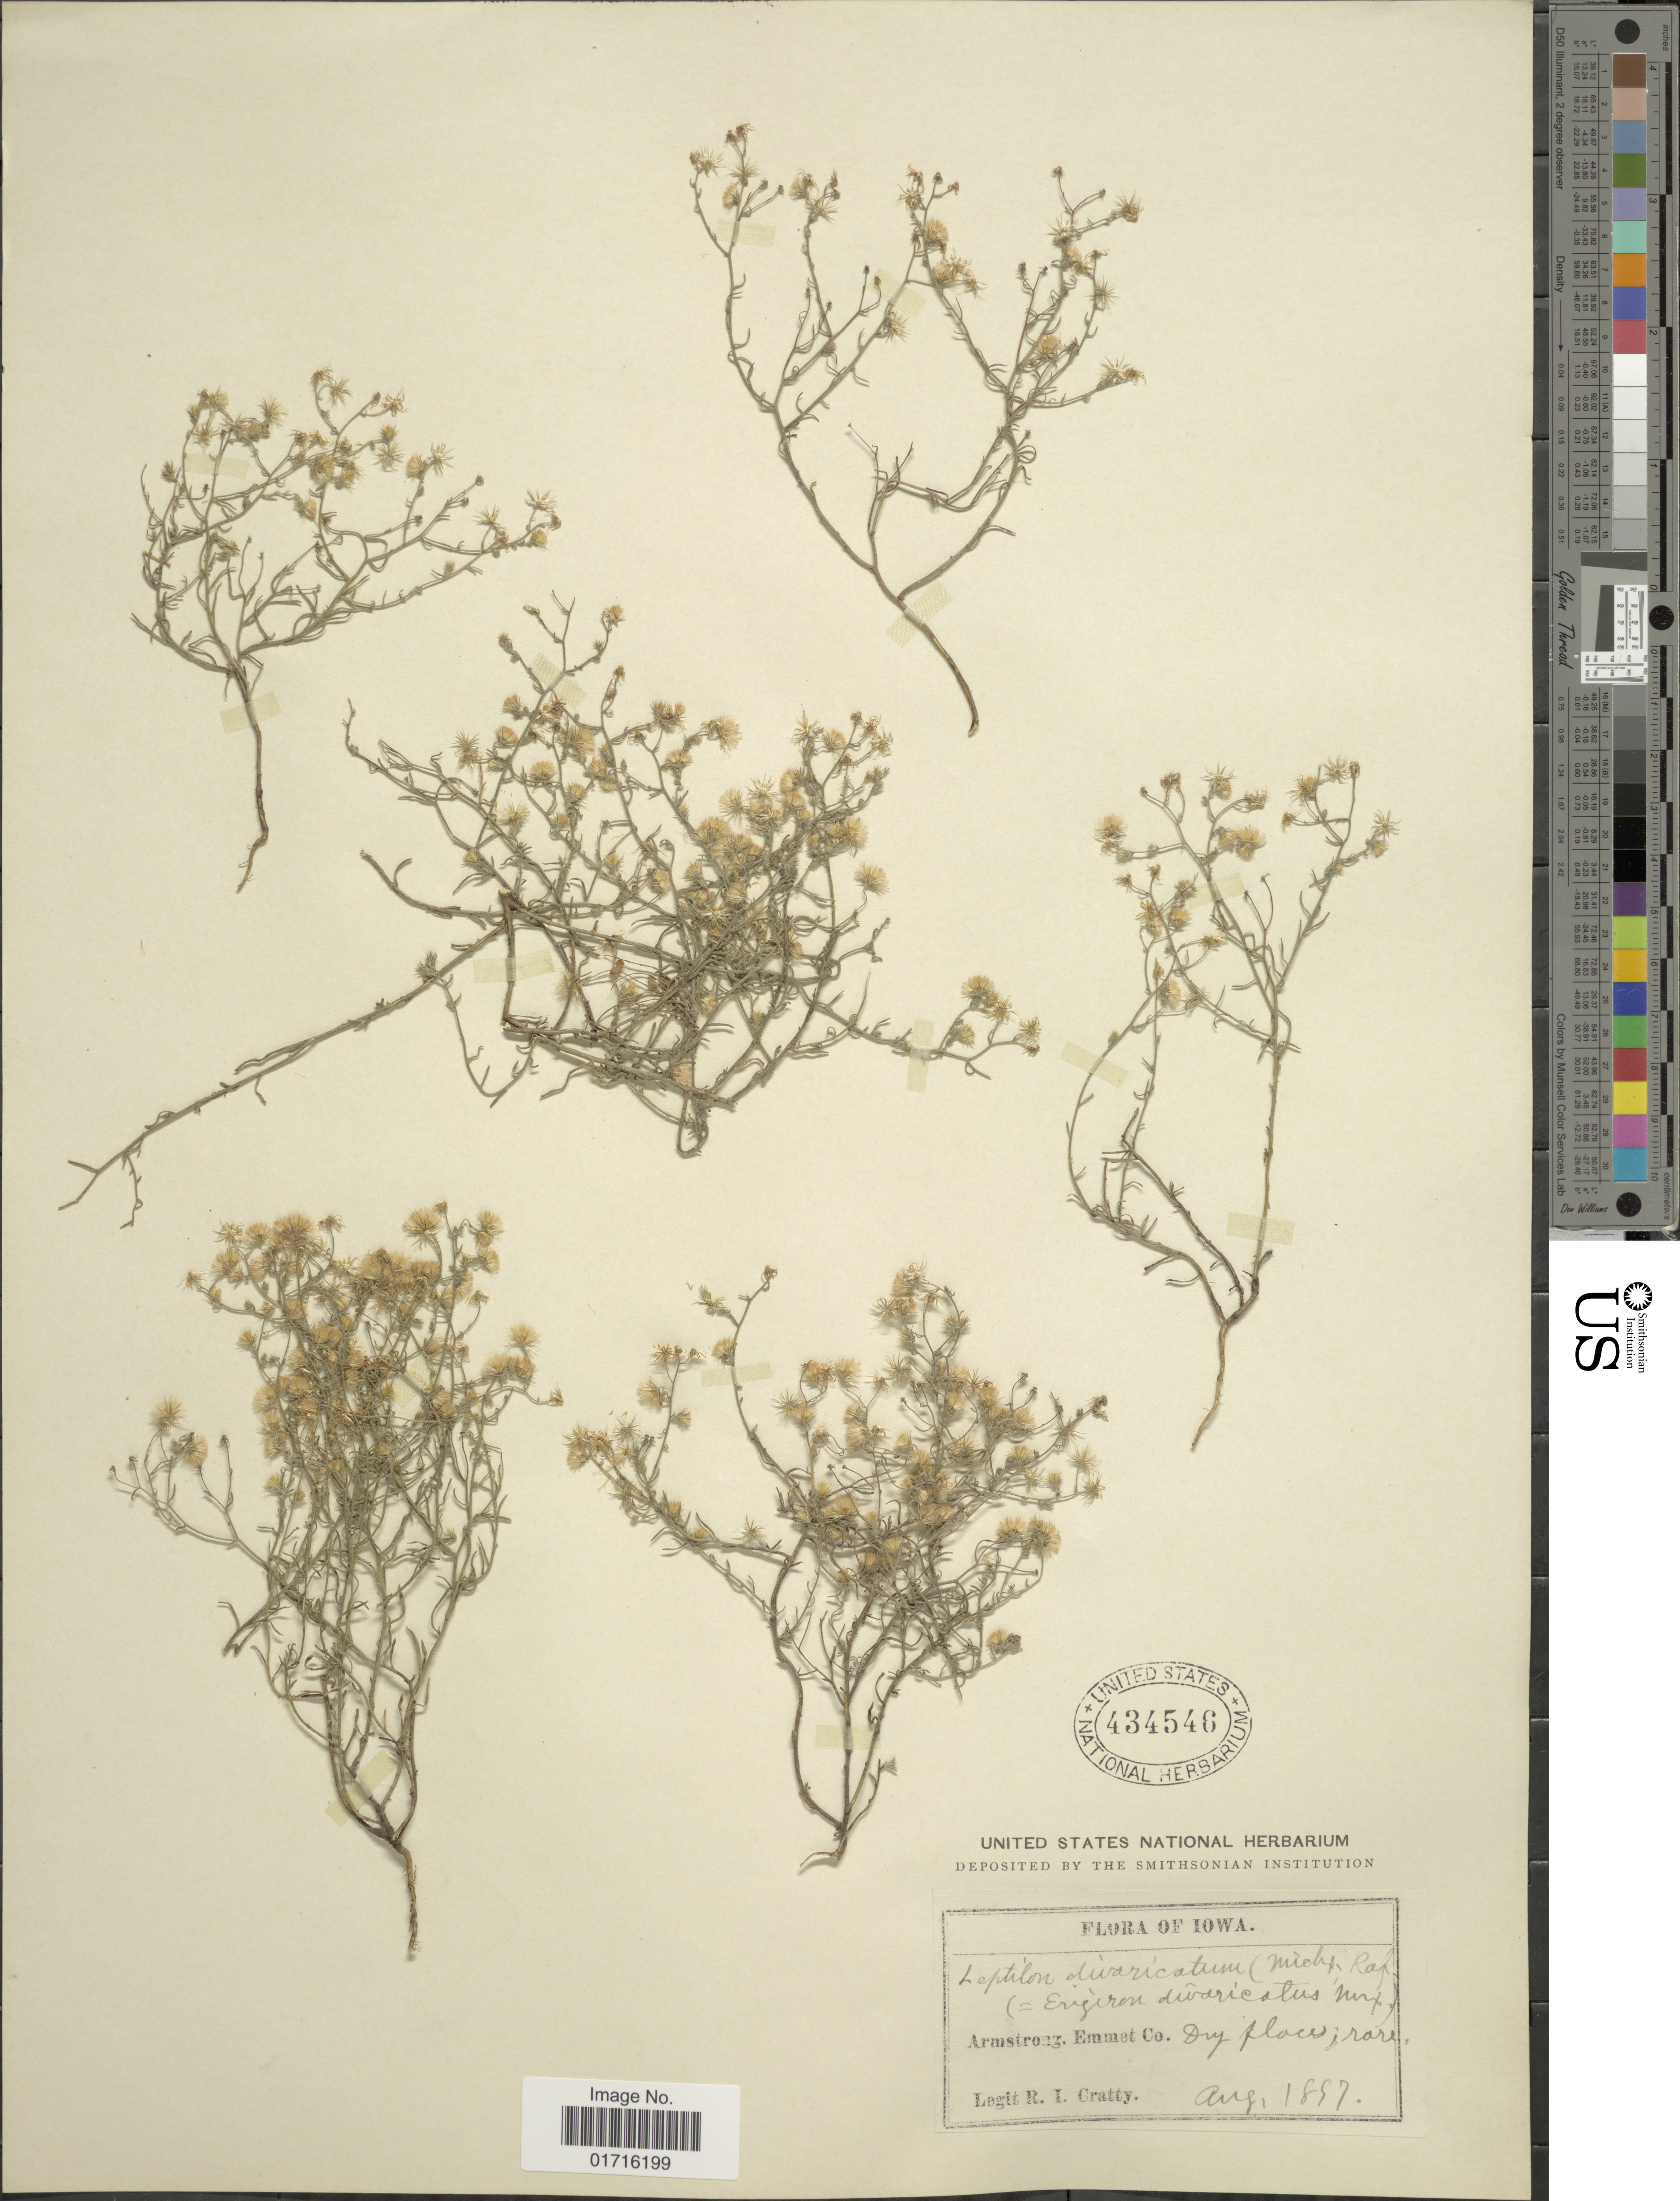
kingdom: Plantae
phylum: Tracheophyta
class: Magnoliopsida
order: Asterales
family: Asteraceae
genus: Conyza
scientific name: Conyza divaricata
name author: Spreng.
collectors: R. Cratty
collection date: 1887-08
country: United States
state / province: Iowa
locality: Armstrong. Emmet Co.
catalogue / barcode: US 434546